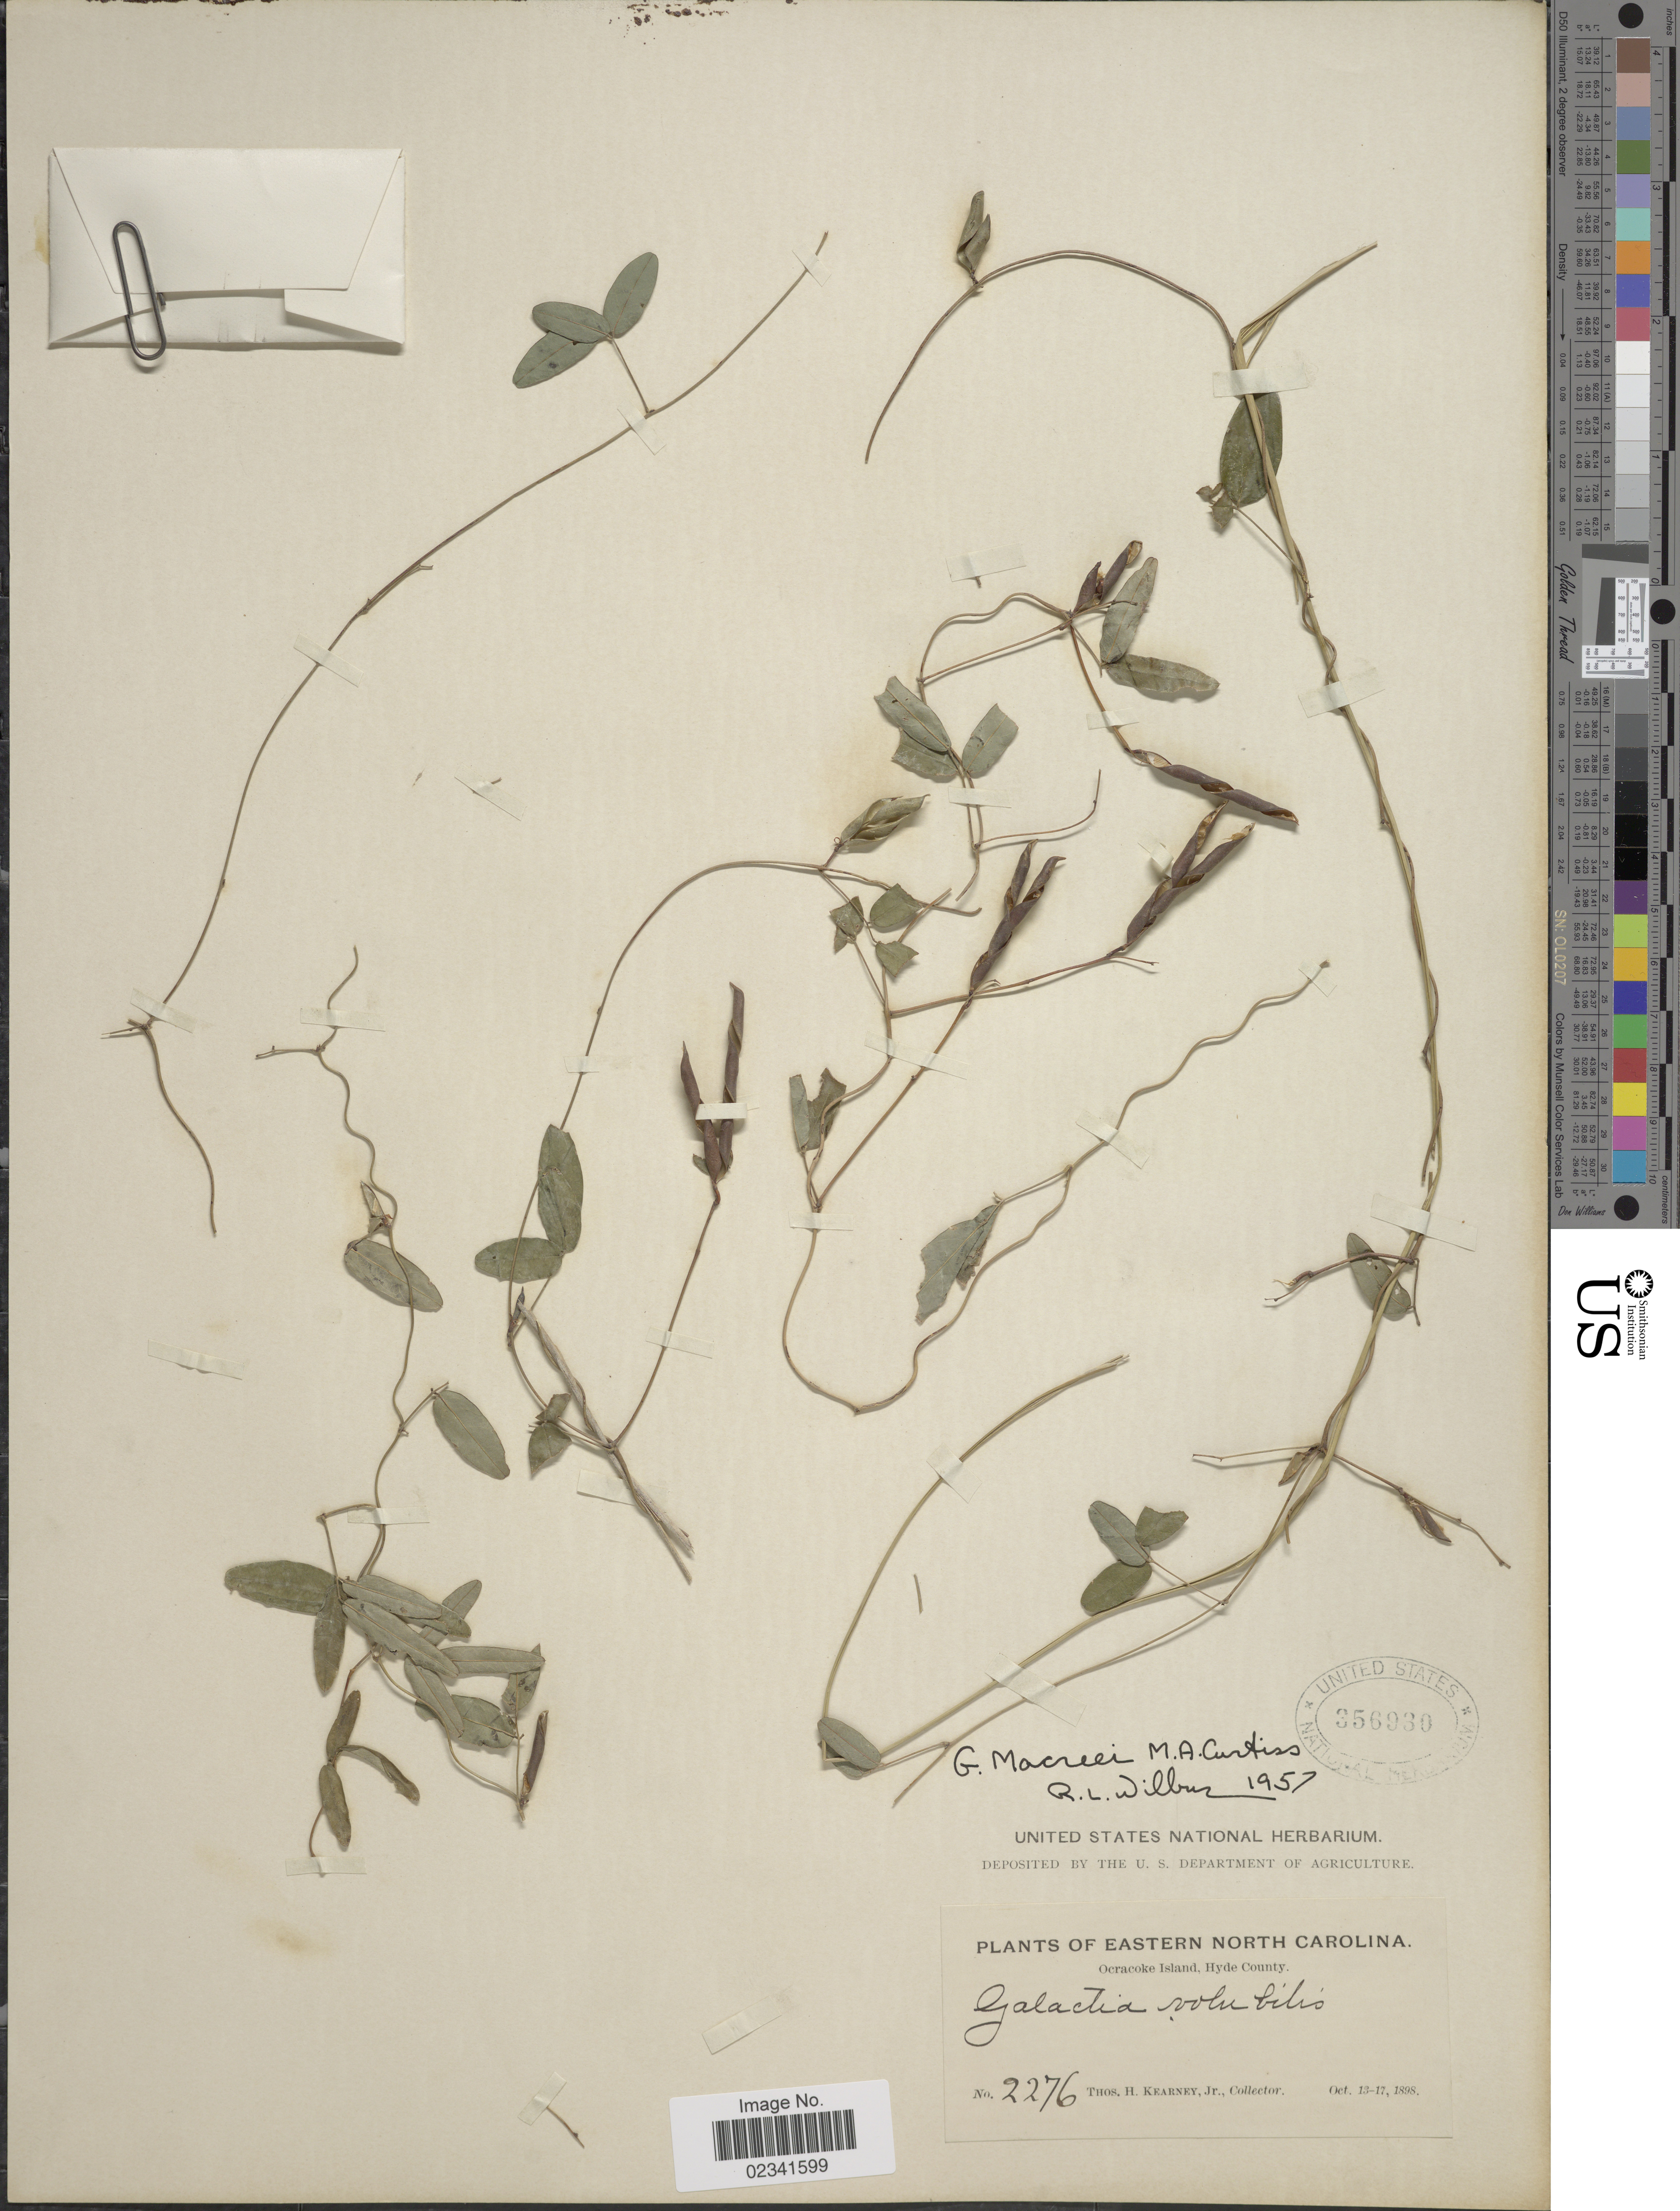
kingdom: Plantae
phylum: Tracheophyta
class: Magnoliopsida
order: Fabales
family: Fabaceae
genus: Galactia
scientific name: Galactia macreei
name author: M.A. Curtis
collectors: T. H. Kearney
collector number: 2276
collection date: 1898-10-13/1898-10-17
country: United States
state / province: North Carolina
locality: Eastern North Carolina, Ocracoke Island, Hyde County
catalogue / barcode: US 356930